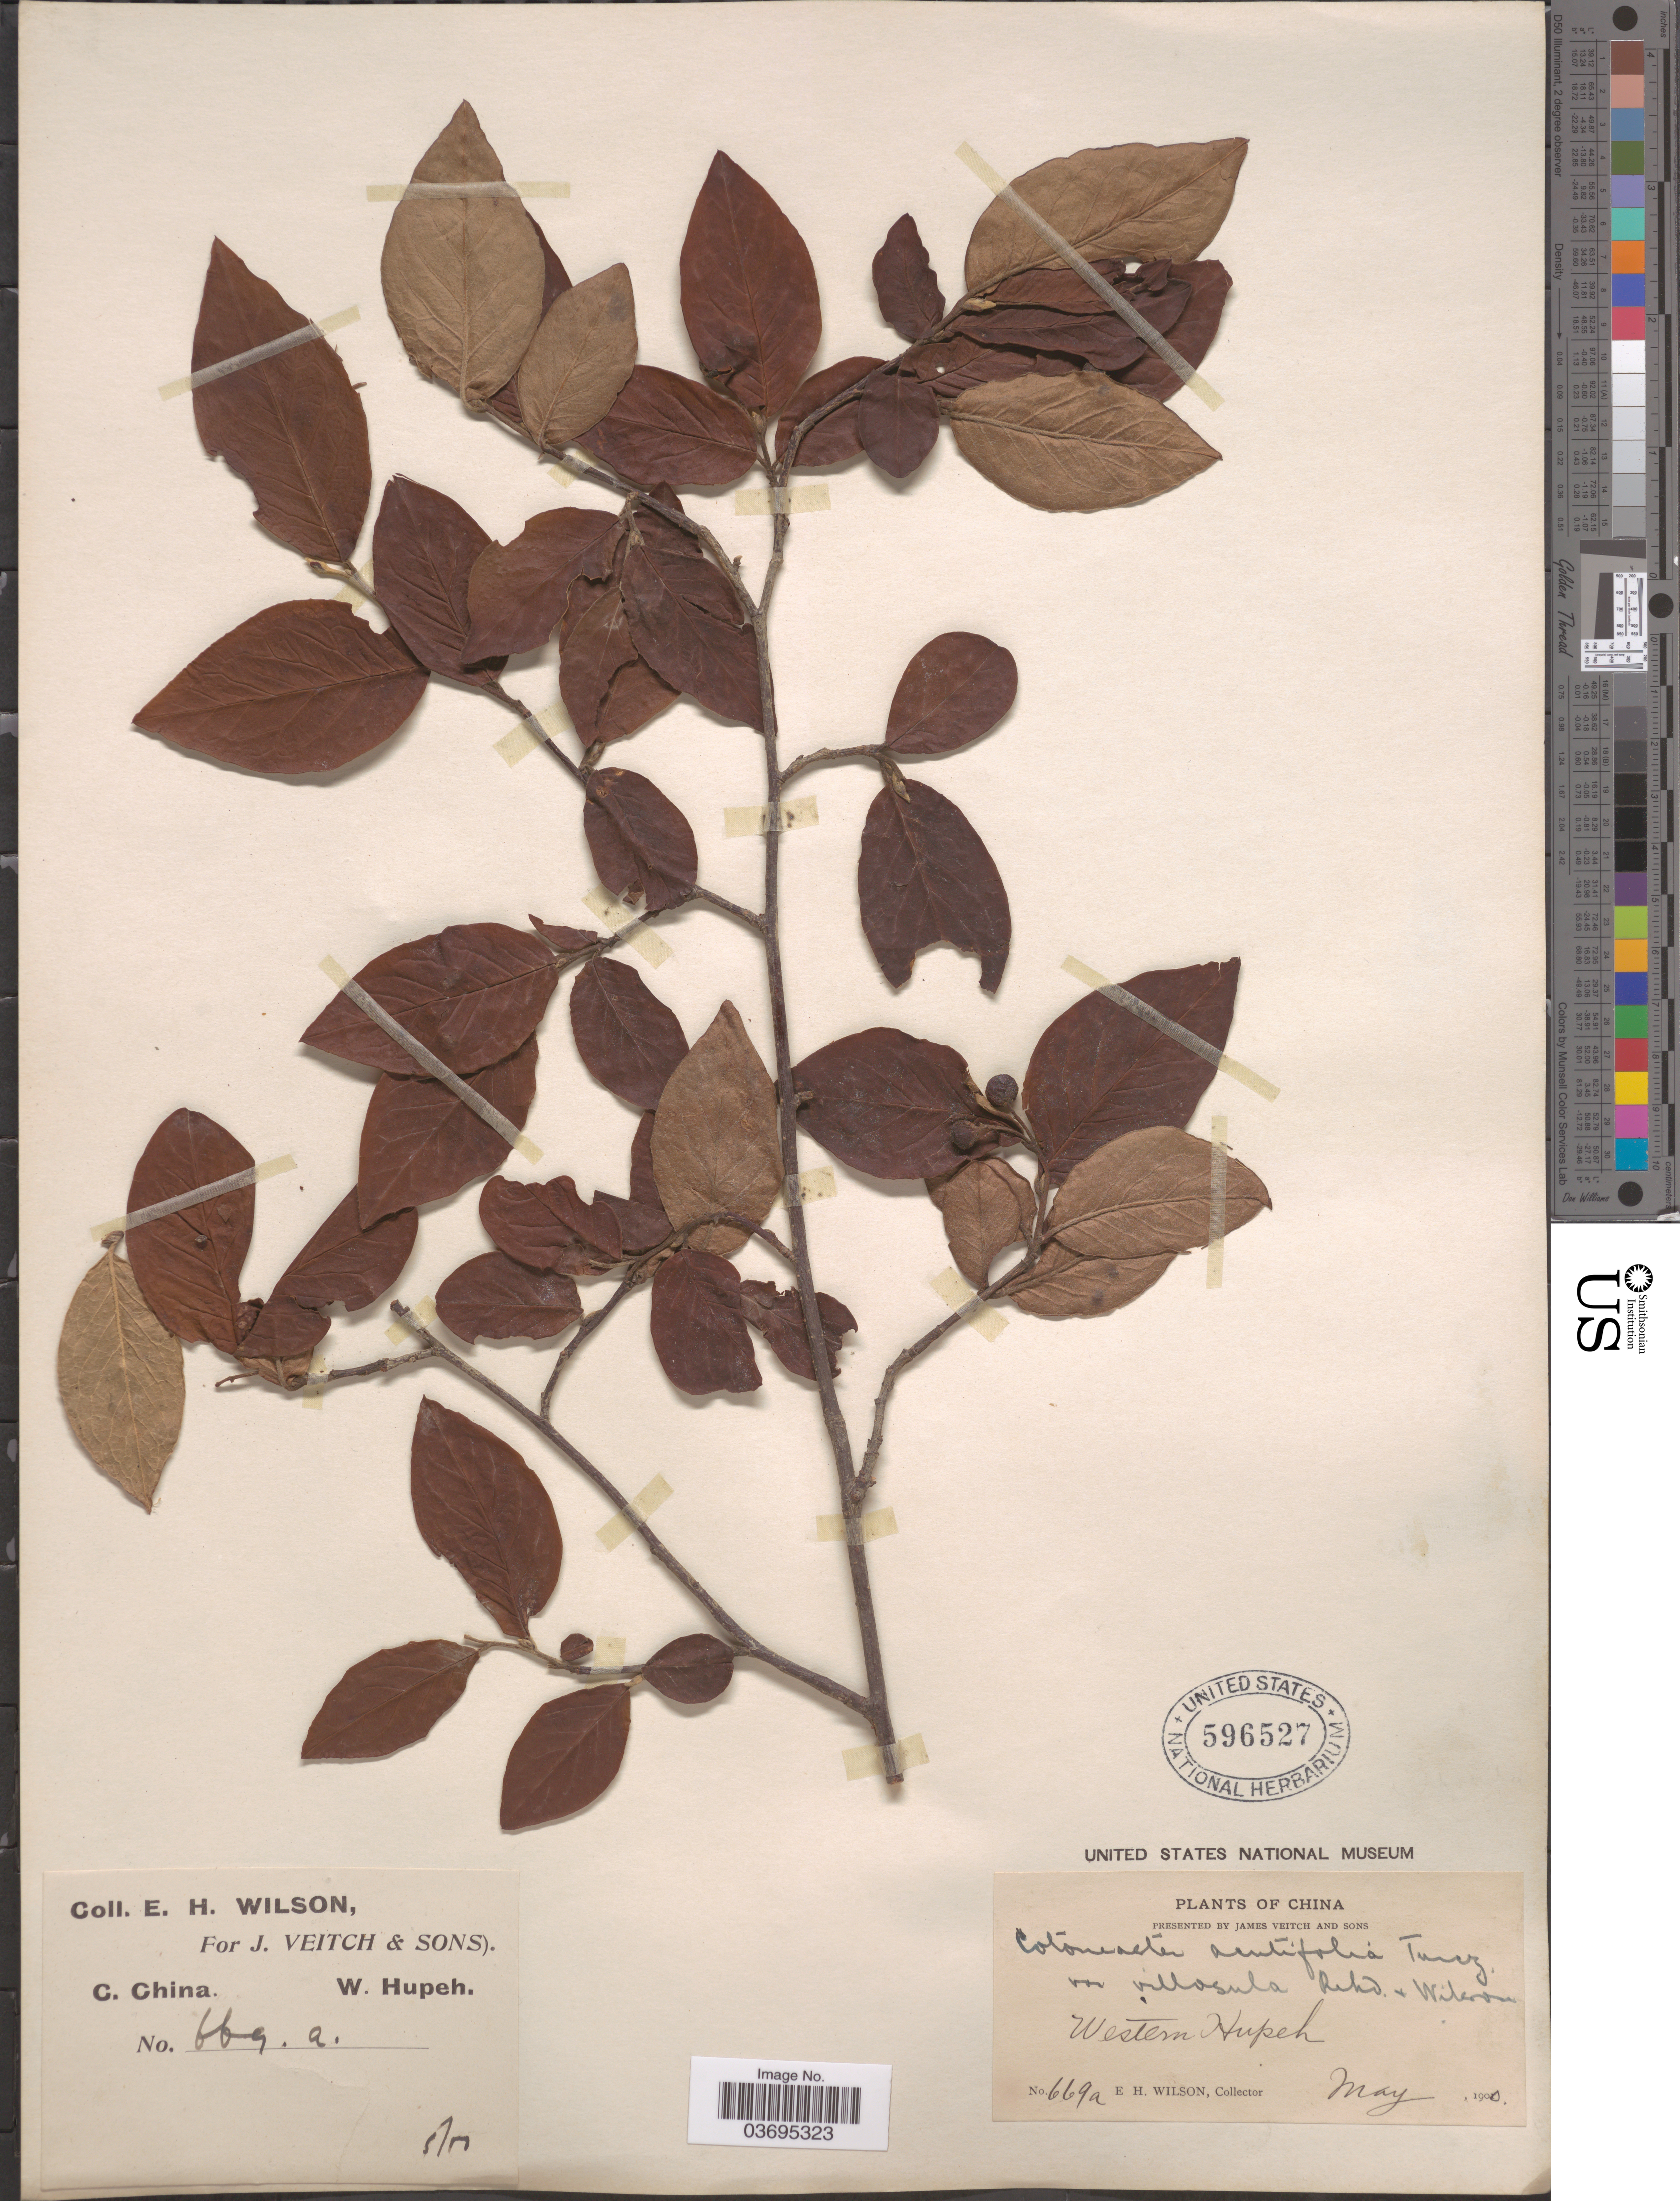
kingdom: Plantae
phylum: Tracheophyta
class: Magnoliopsida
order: Rosales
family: Rosaceae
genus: Cotoneaster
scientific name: Cotoneaster acutifolius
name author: Turcz.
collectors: E. Wilson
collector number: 669a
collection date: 1900-05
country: China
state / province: Hubei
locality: Western Hupeh. C. China.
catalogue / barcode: US 596527